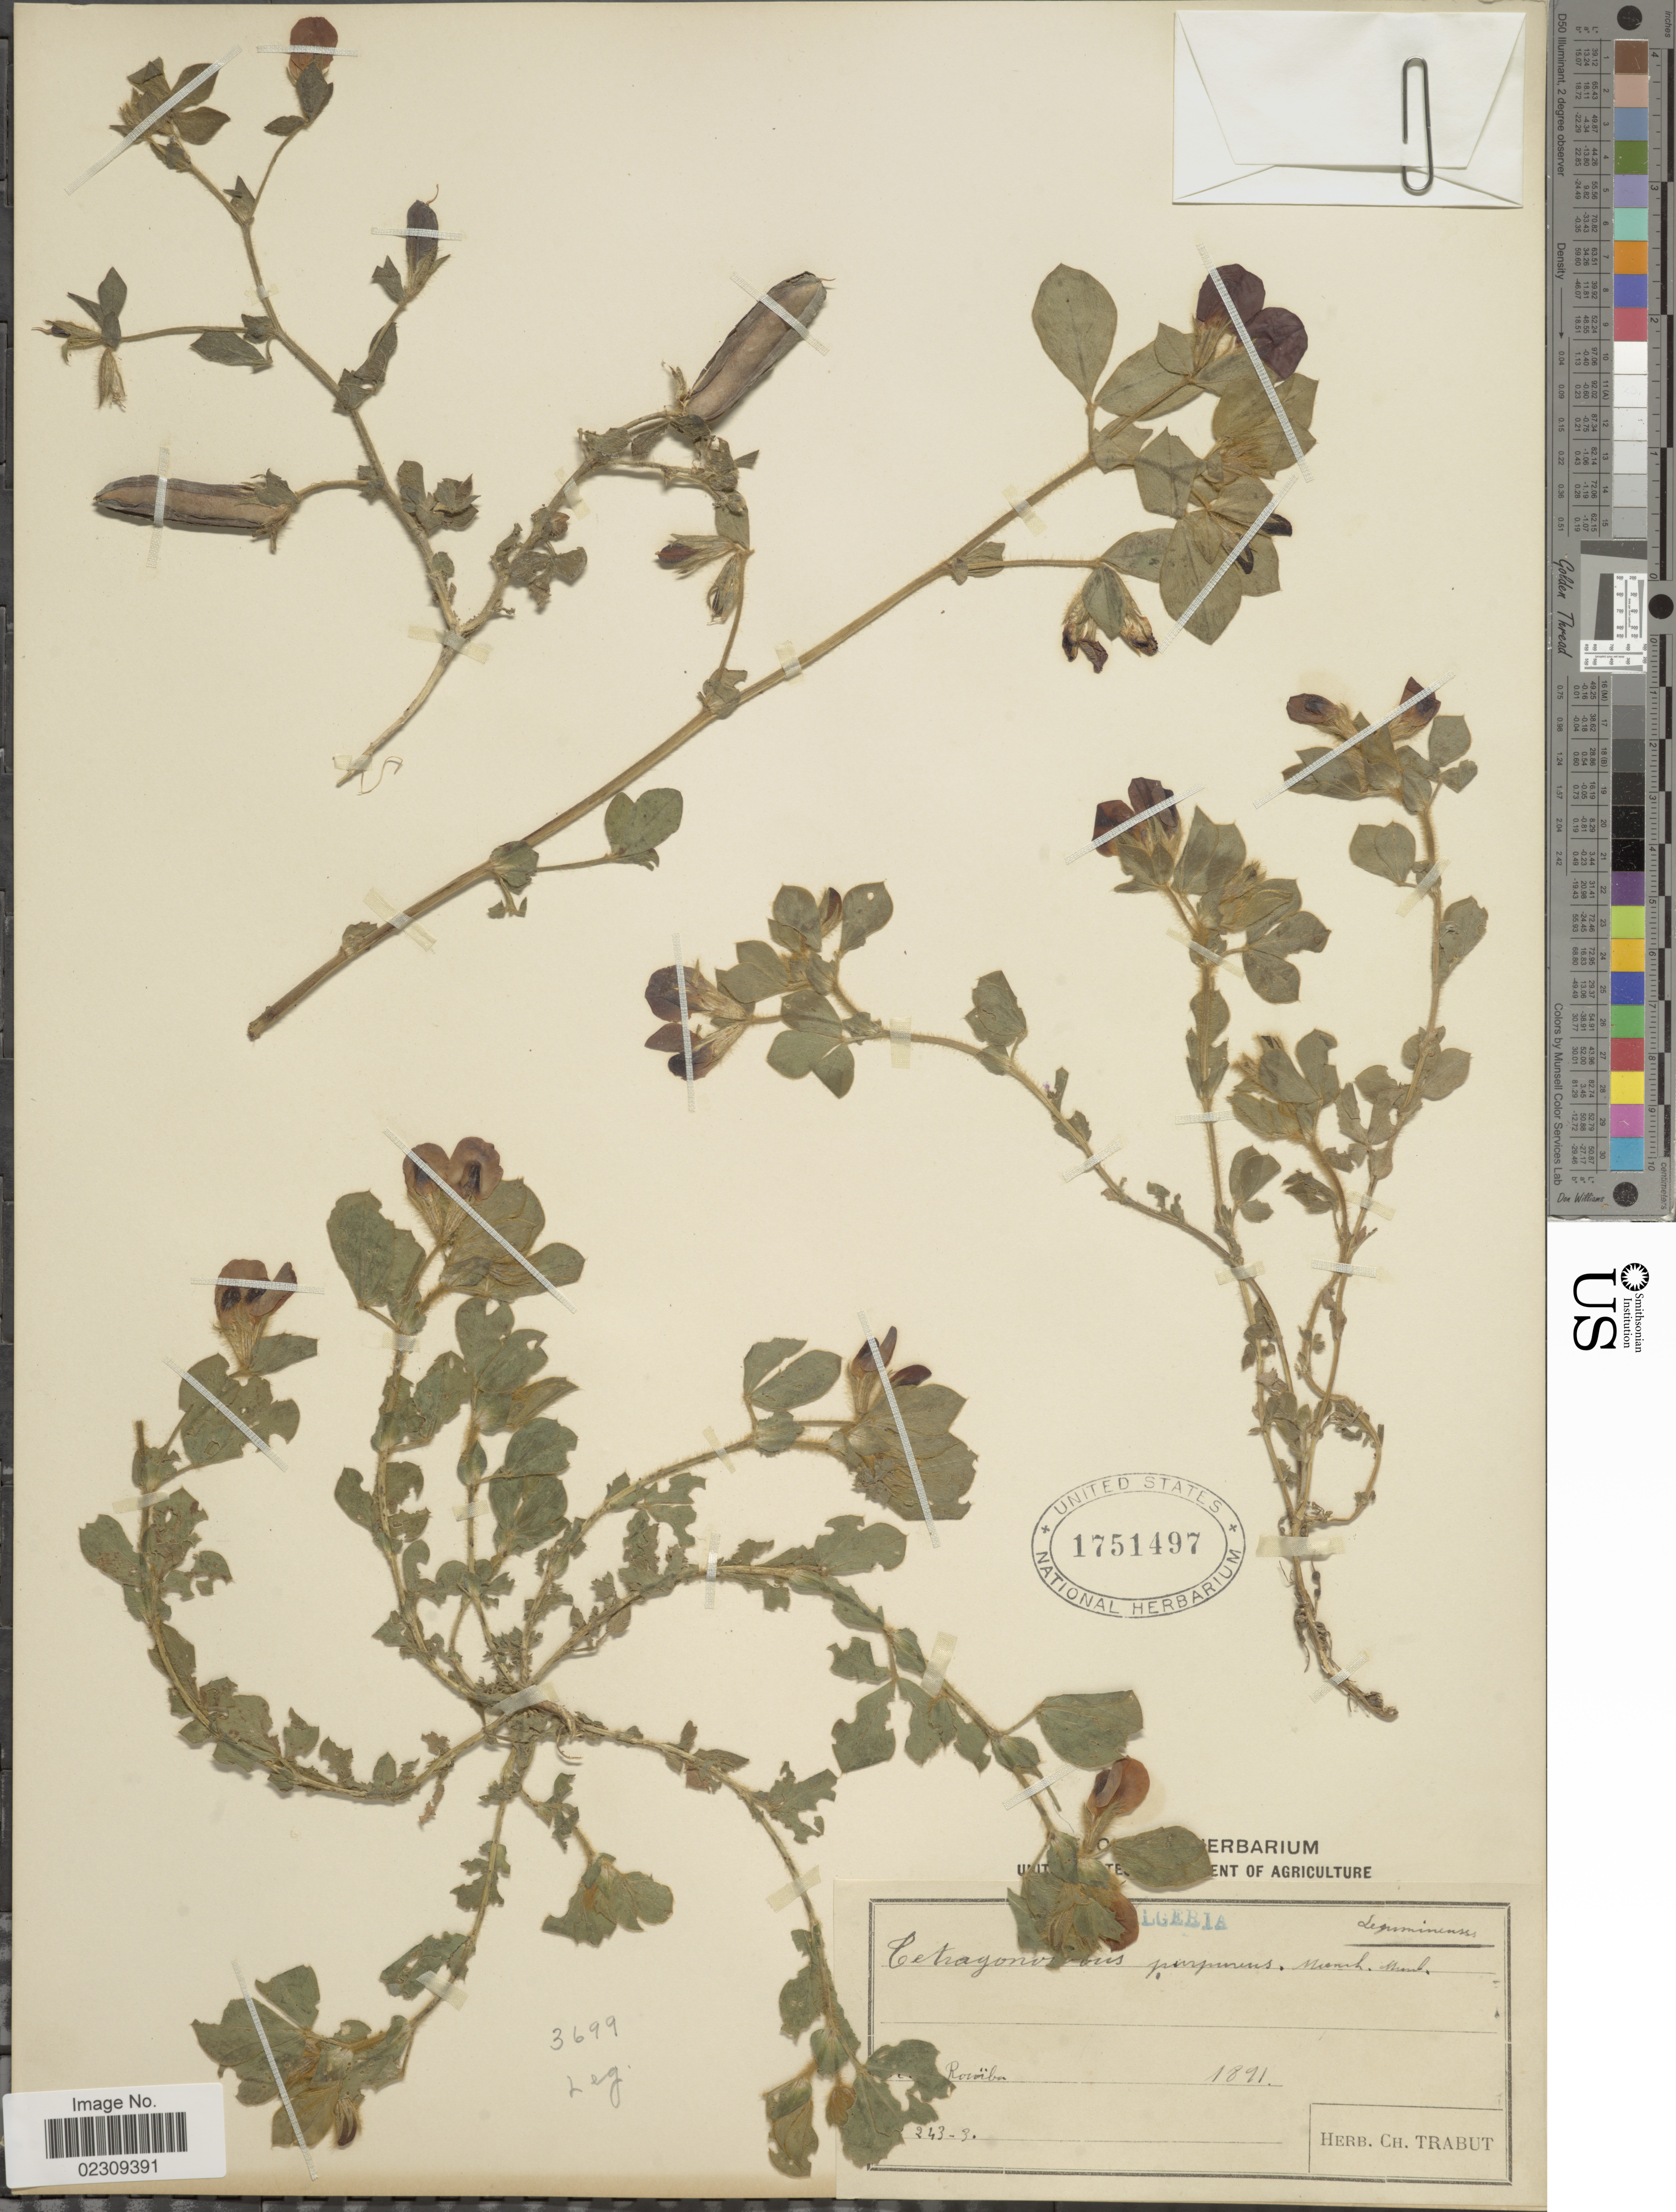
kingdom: Plantae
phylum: Tracheophyta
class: Magnoliopsida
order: Fabales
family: Fabaceae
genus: Tetragonolobus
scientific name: Tetragonolobus purpureus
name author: Moench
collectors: Ex herb. Ch. Trabut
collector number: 243-3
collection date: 1891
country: Algeria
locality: [illegible text] Rouiba.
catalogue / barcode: US 1751497